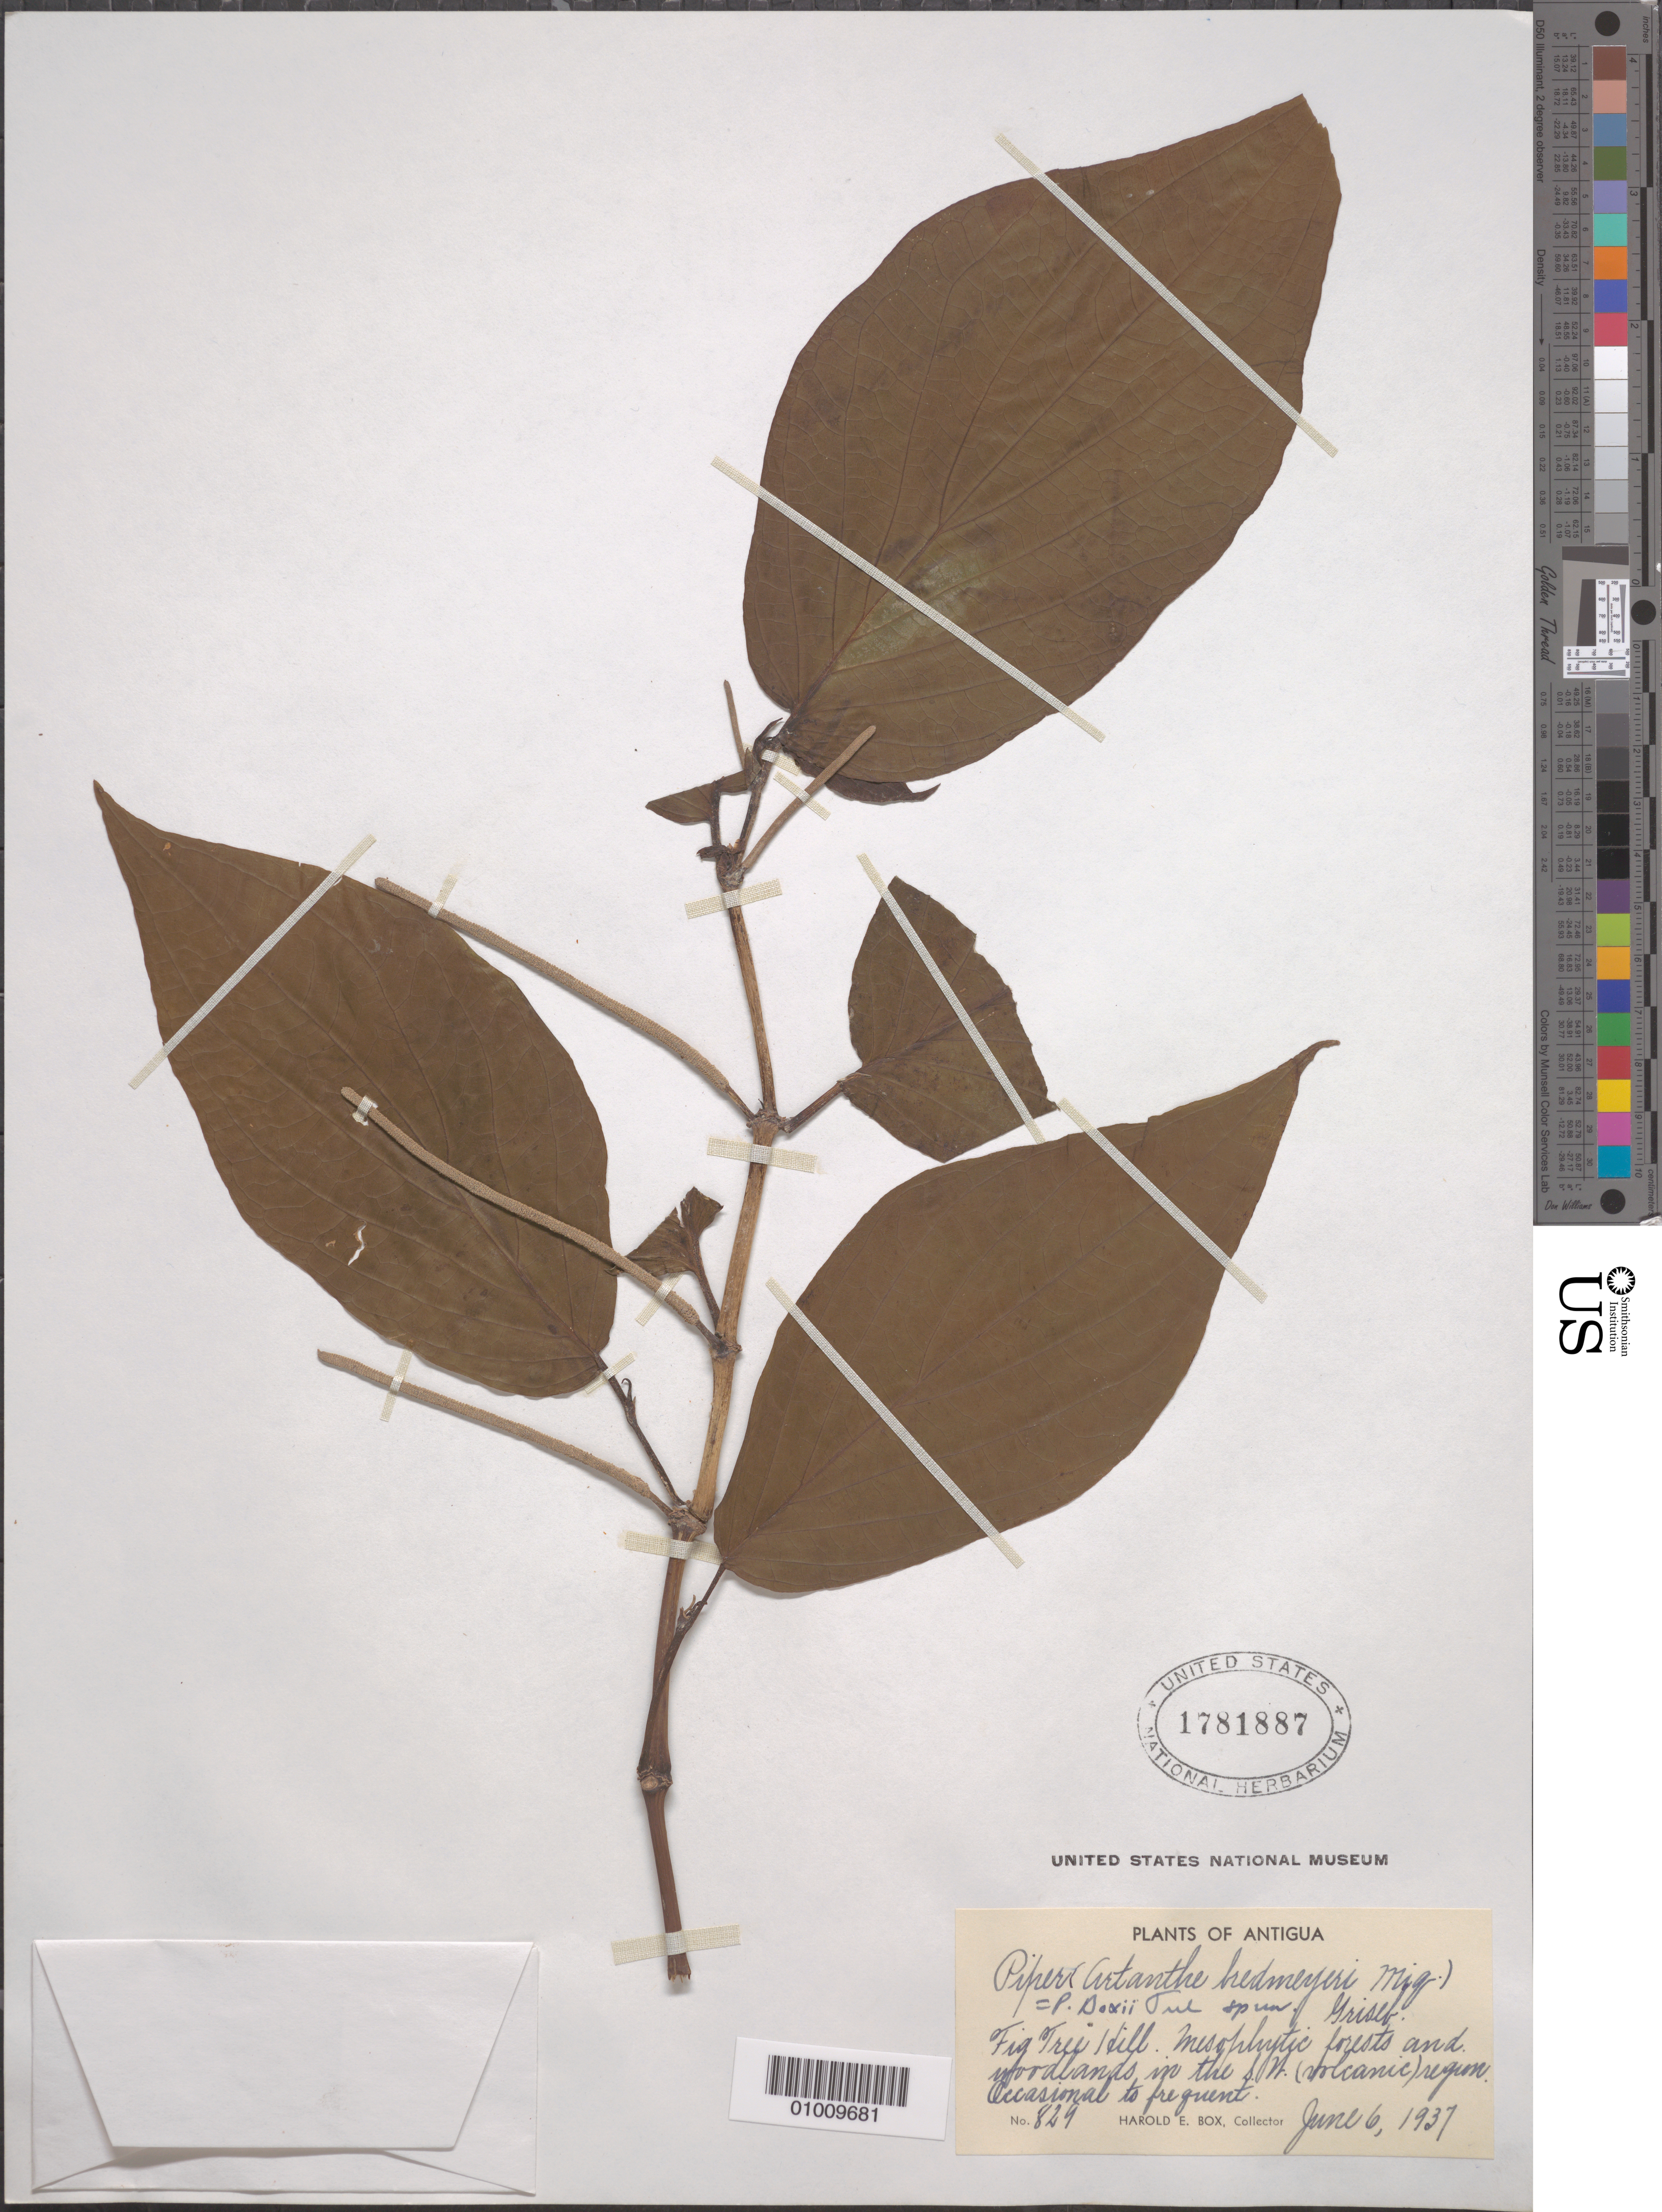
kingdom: Plantae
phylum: Tracheophyta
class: Magnoliopsida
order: Piperales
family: Piperaceae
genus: Piper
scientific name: Piper boxii, ined. 2/2020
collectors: H. E. Box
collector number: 829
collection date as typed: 06 Jun 1937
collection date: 1937-06-06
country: Antigua and Barbuda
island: Leeward Is.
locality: Moist Forests and woodlands in the SW (volcanic) region.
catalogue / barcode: US 1781887